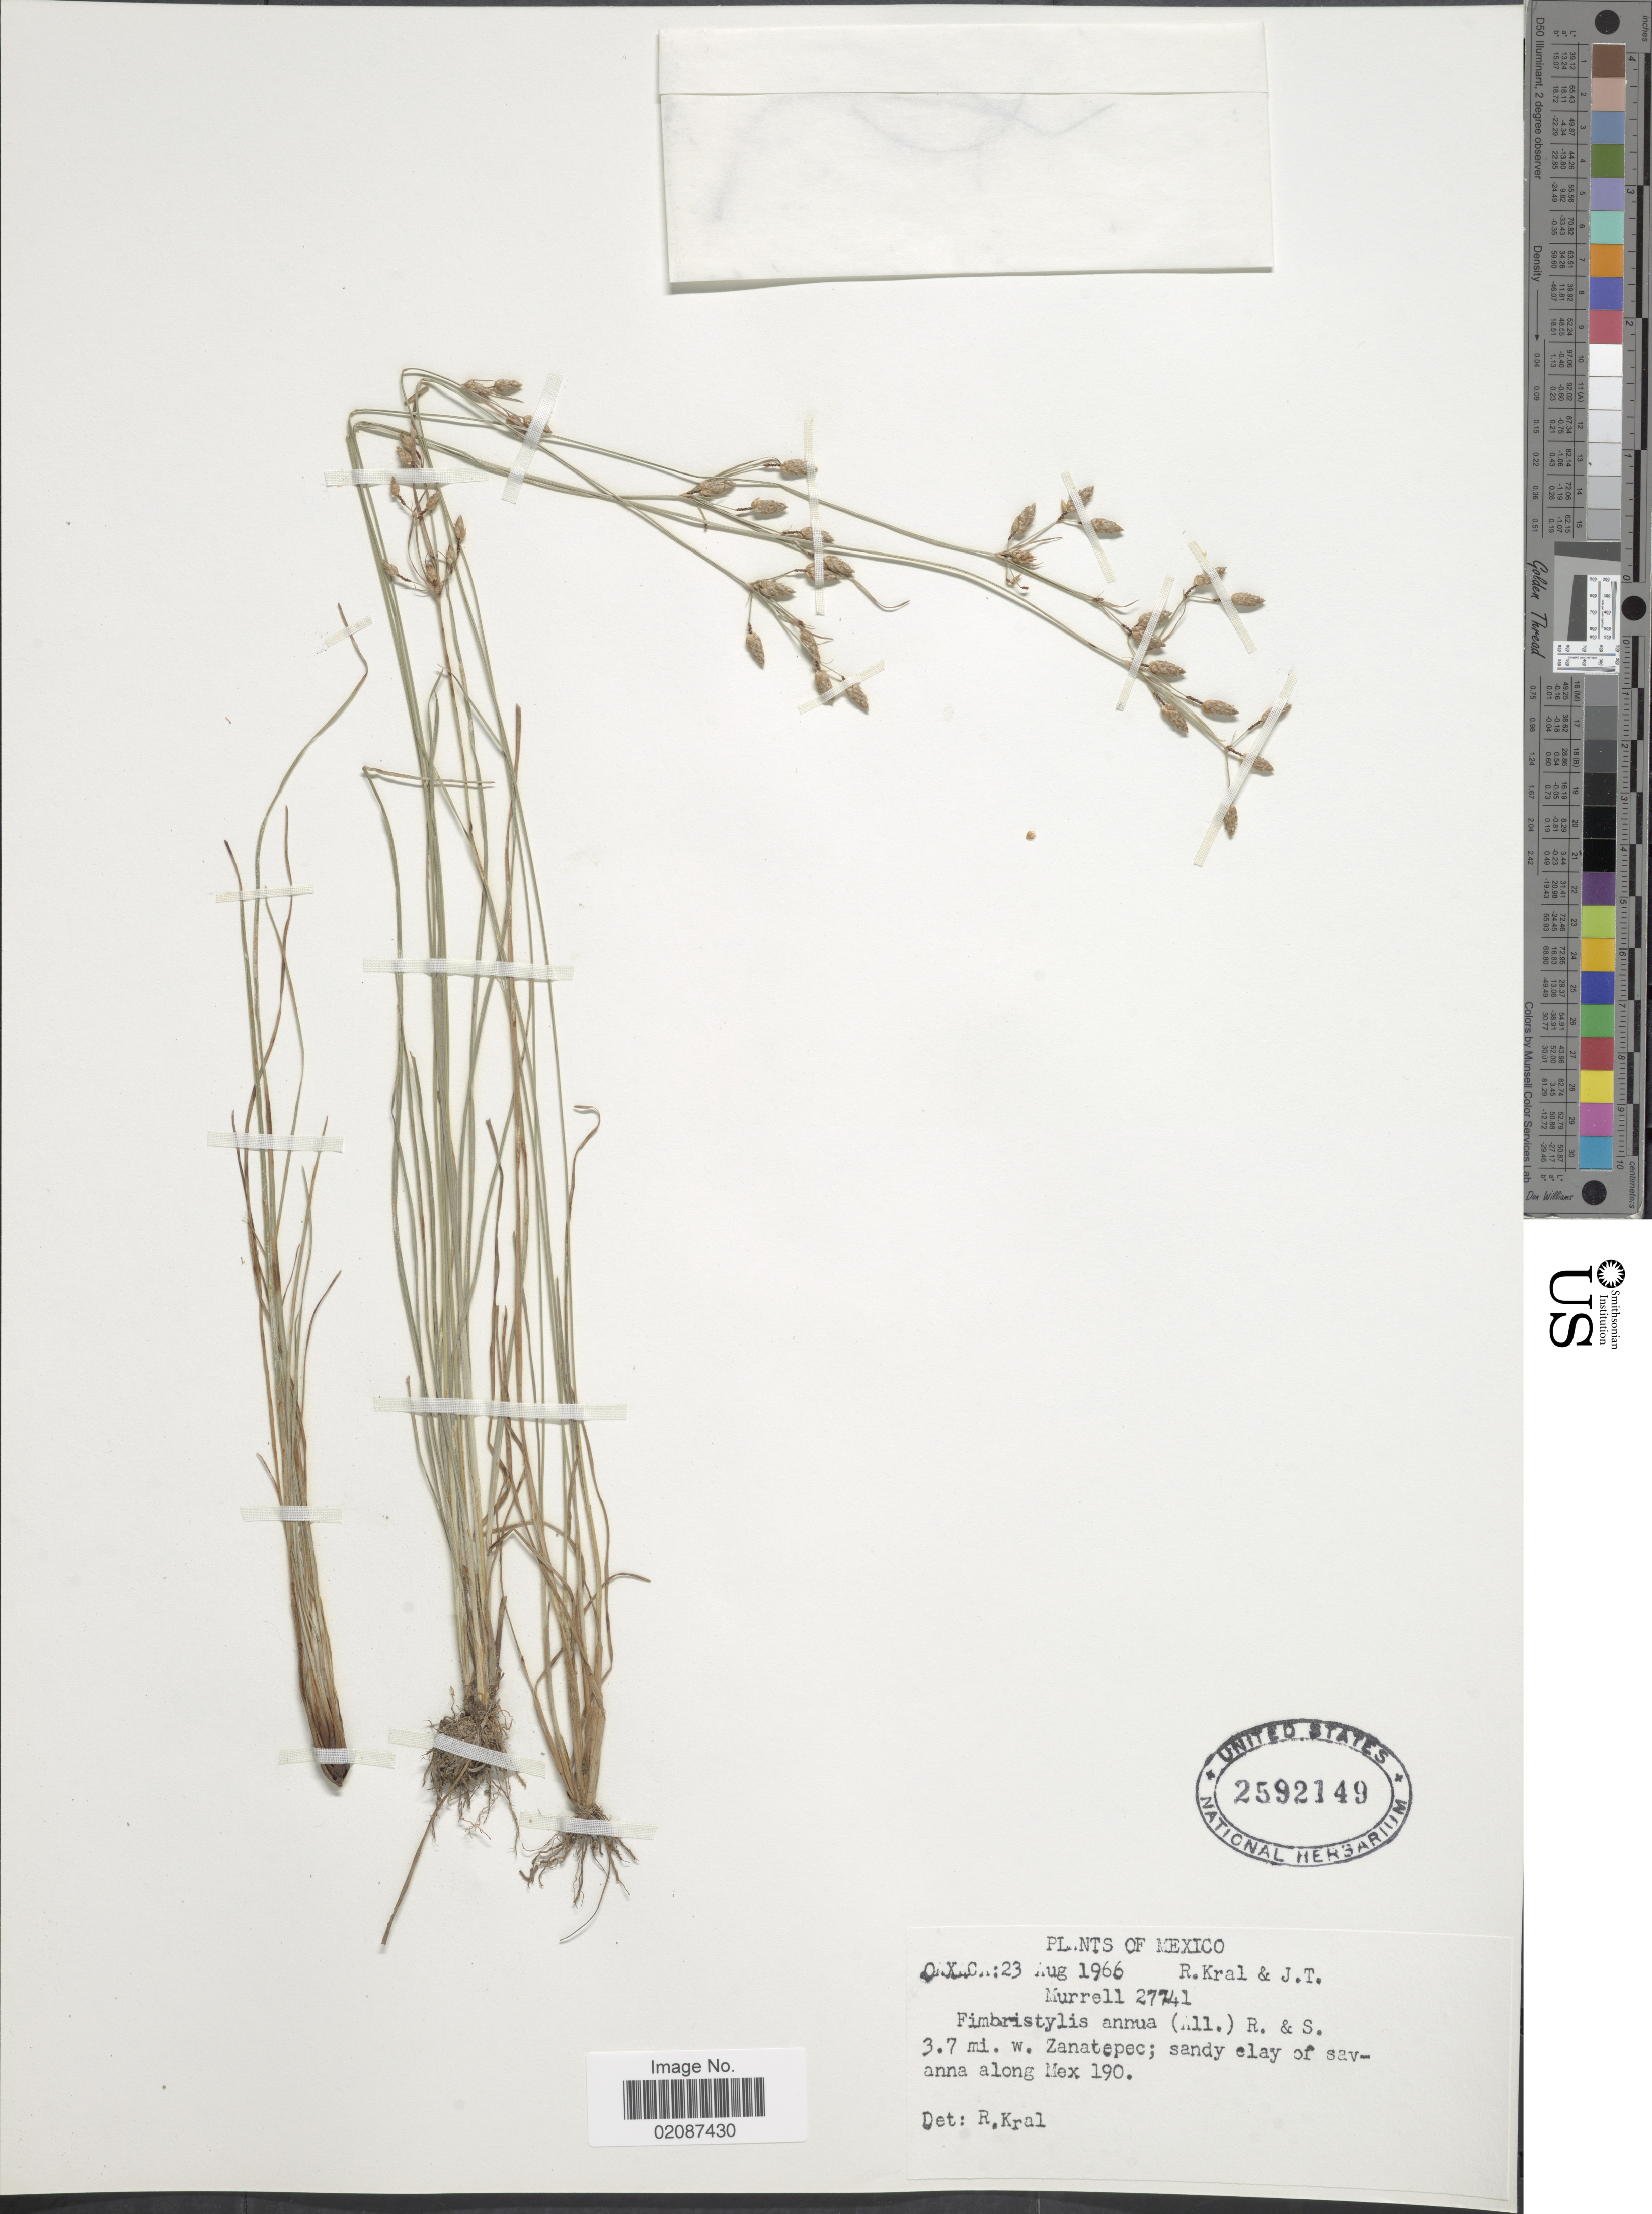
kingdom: Plantae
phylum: Tracheophyta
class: Liliopsida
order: Poales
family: Cyperaceae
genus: Fimbristylis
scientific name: Fimbristylis annua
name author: (All.) Roem. & Schult.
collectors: R. Kral & J. Murrell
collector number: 27741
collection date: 1966-08-23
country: Mexico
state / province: Oaxaca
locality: Oaxaca, 3.7 mi. w. Zanatepec, sandy clay of savanna along Mex 190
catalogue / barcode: US 2592149